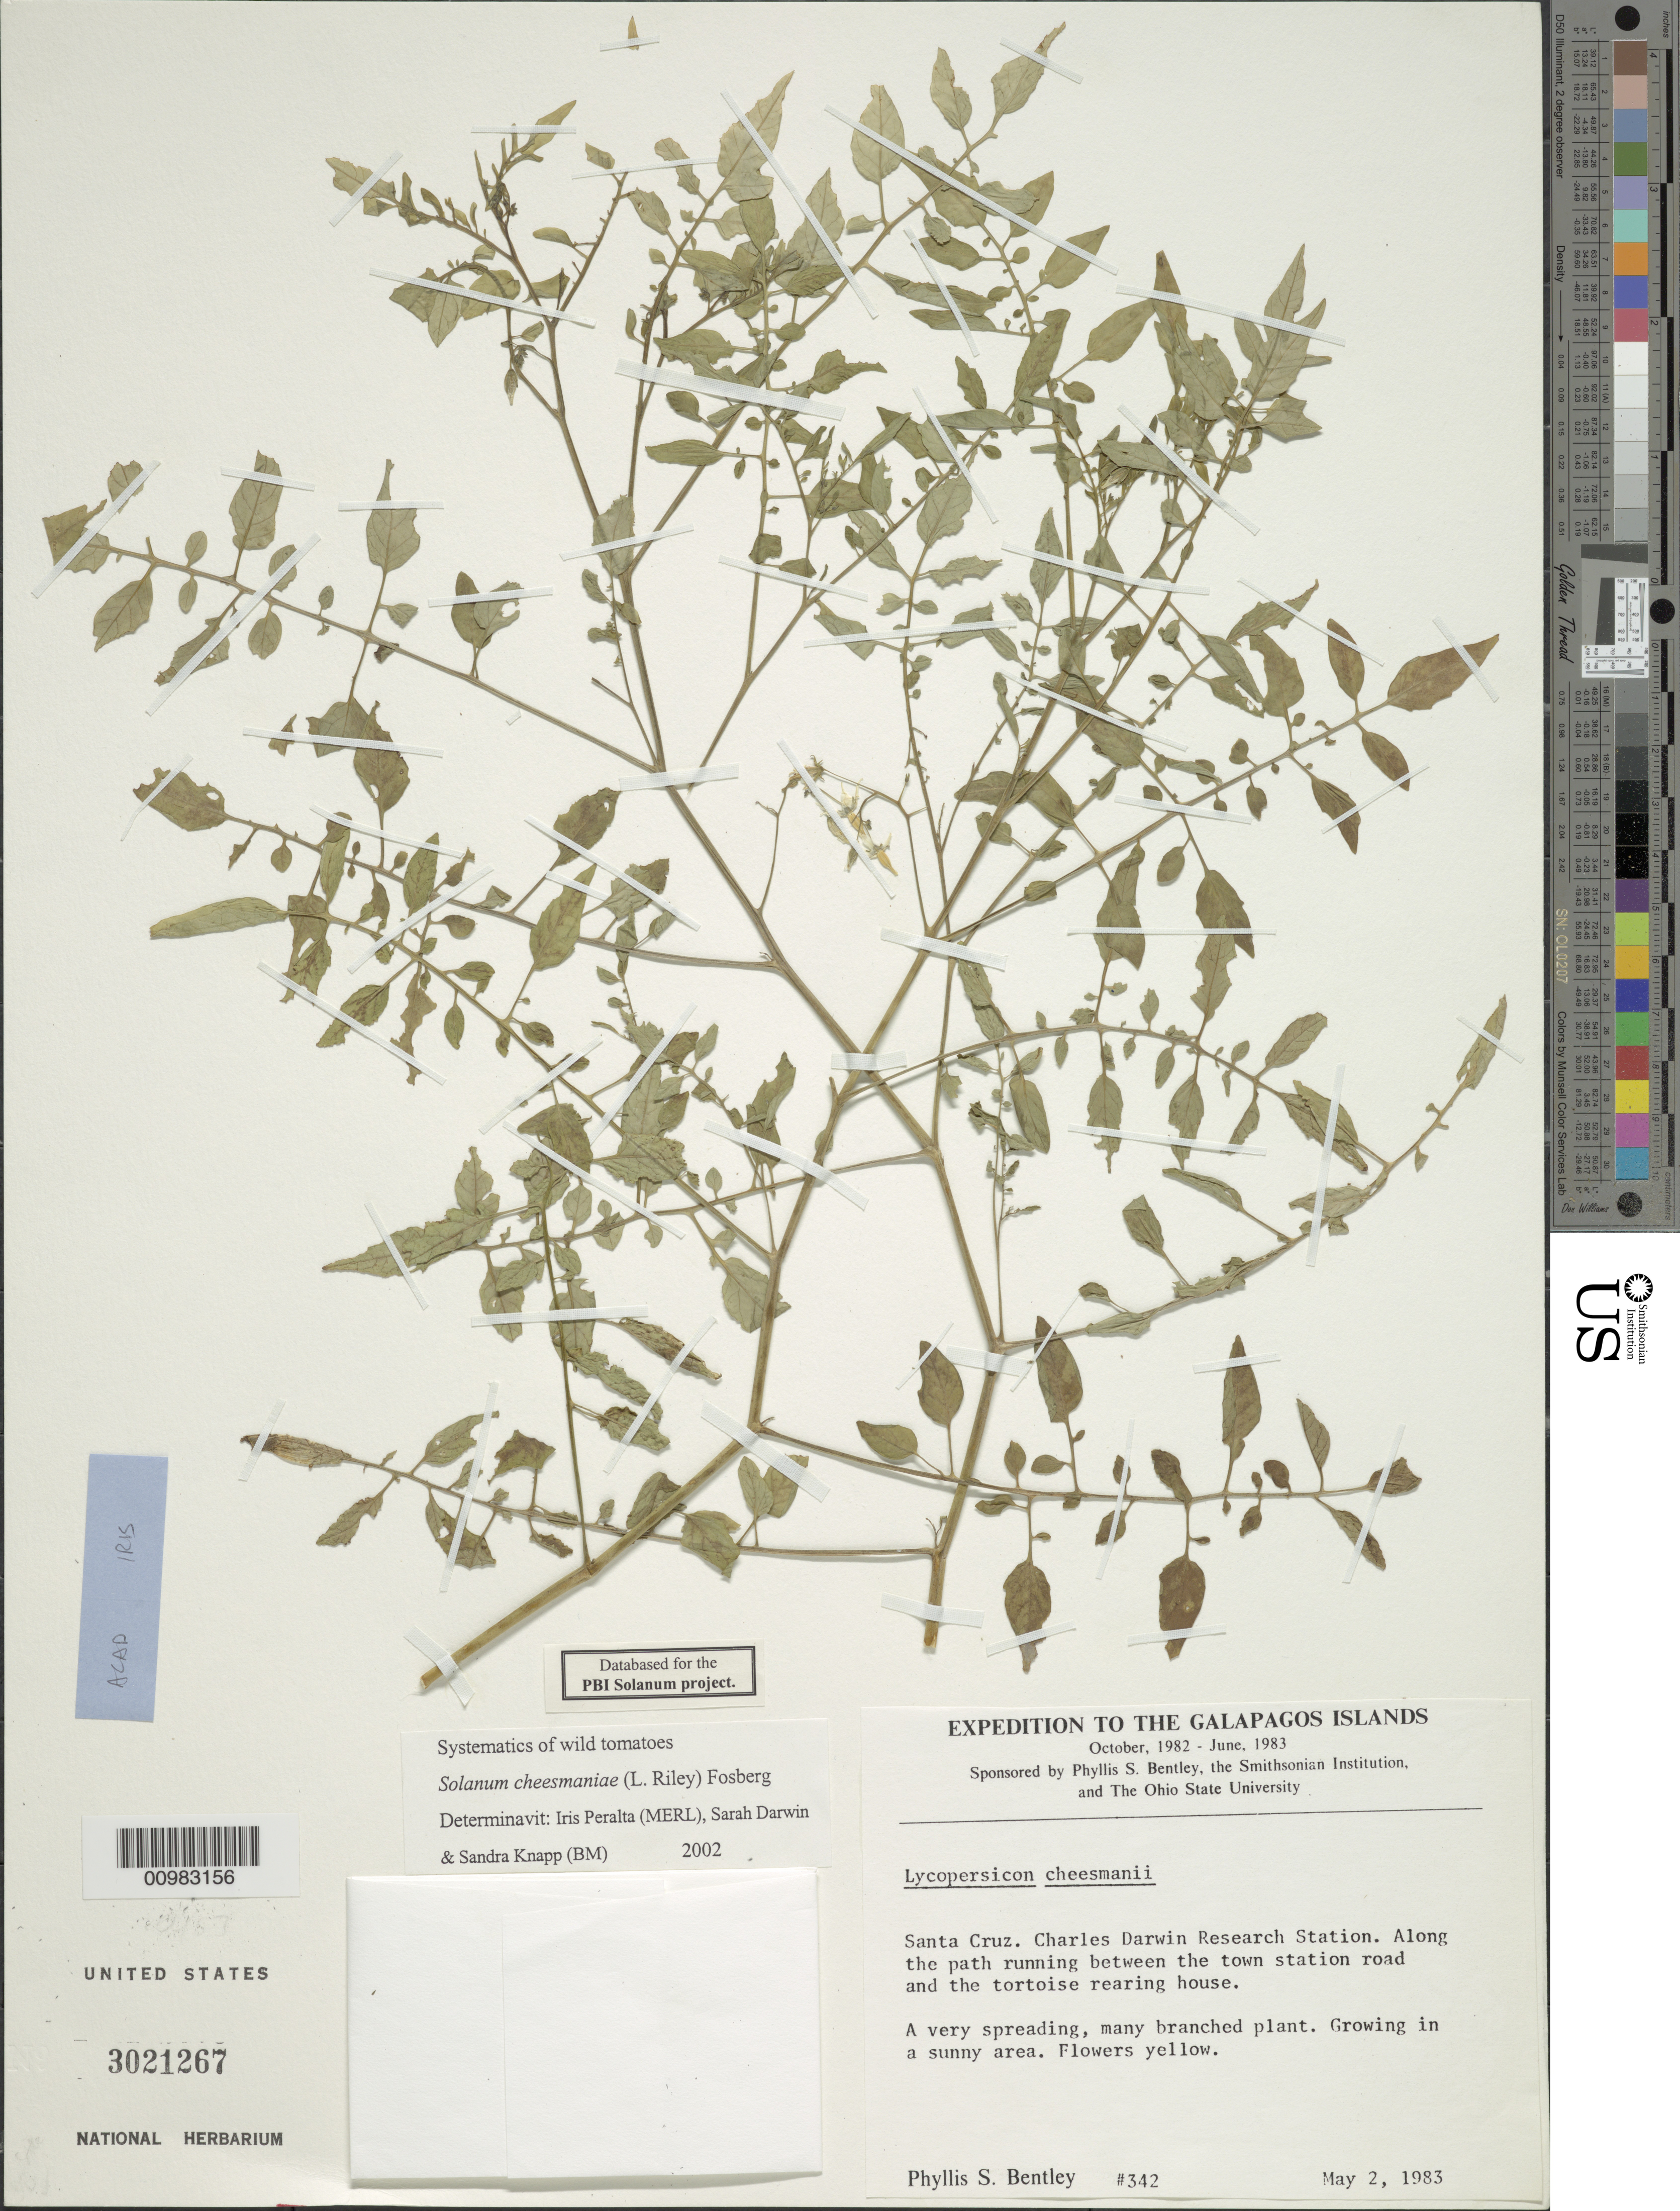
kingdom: Plantae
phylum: Tracheophyta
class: Magnoliopsida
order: Solanales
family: Solanaceae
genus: Solanum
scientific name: Solanum cheesmaniae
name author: (L. Riley) Fosberg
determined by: Peralta, Iris E.; Knapp, S. D.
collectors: P. S. Bentley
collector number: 342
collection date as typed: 2 May 1983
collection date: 1983-05-02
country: Ecuador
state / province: Colón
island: Santa Cruz [Indefatigable, Chaves]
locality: Charles Darwin Research Station, along the path running between the town station road and the trotoise rearing house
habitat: growing in sunny area.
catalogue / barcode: US 3021267